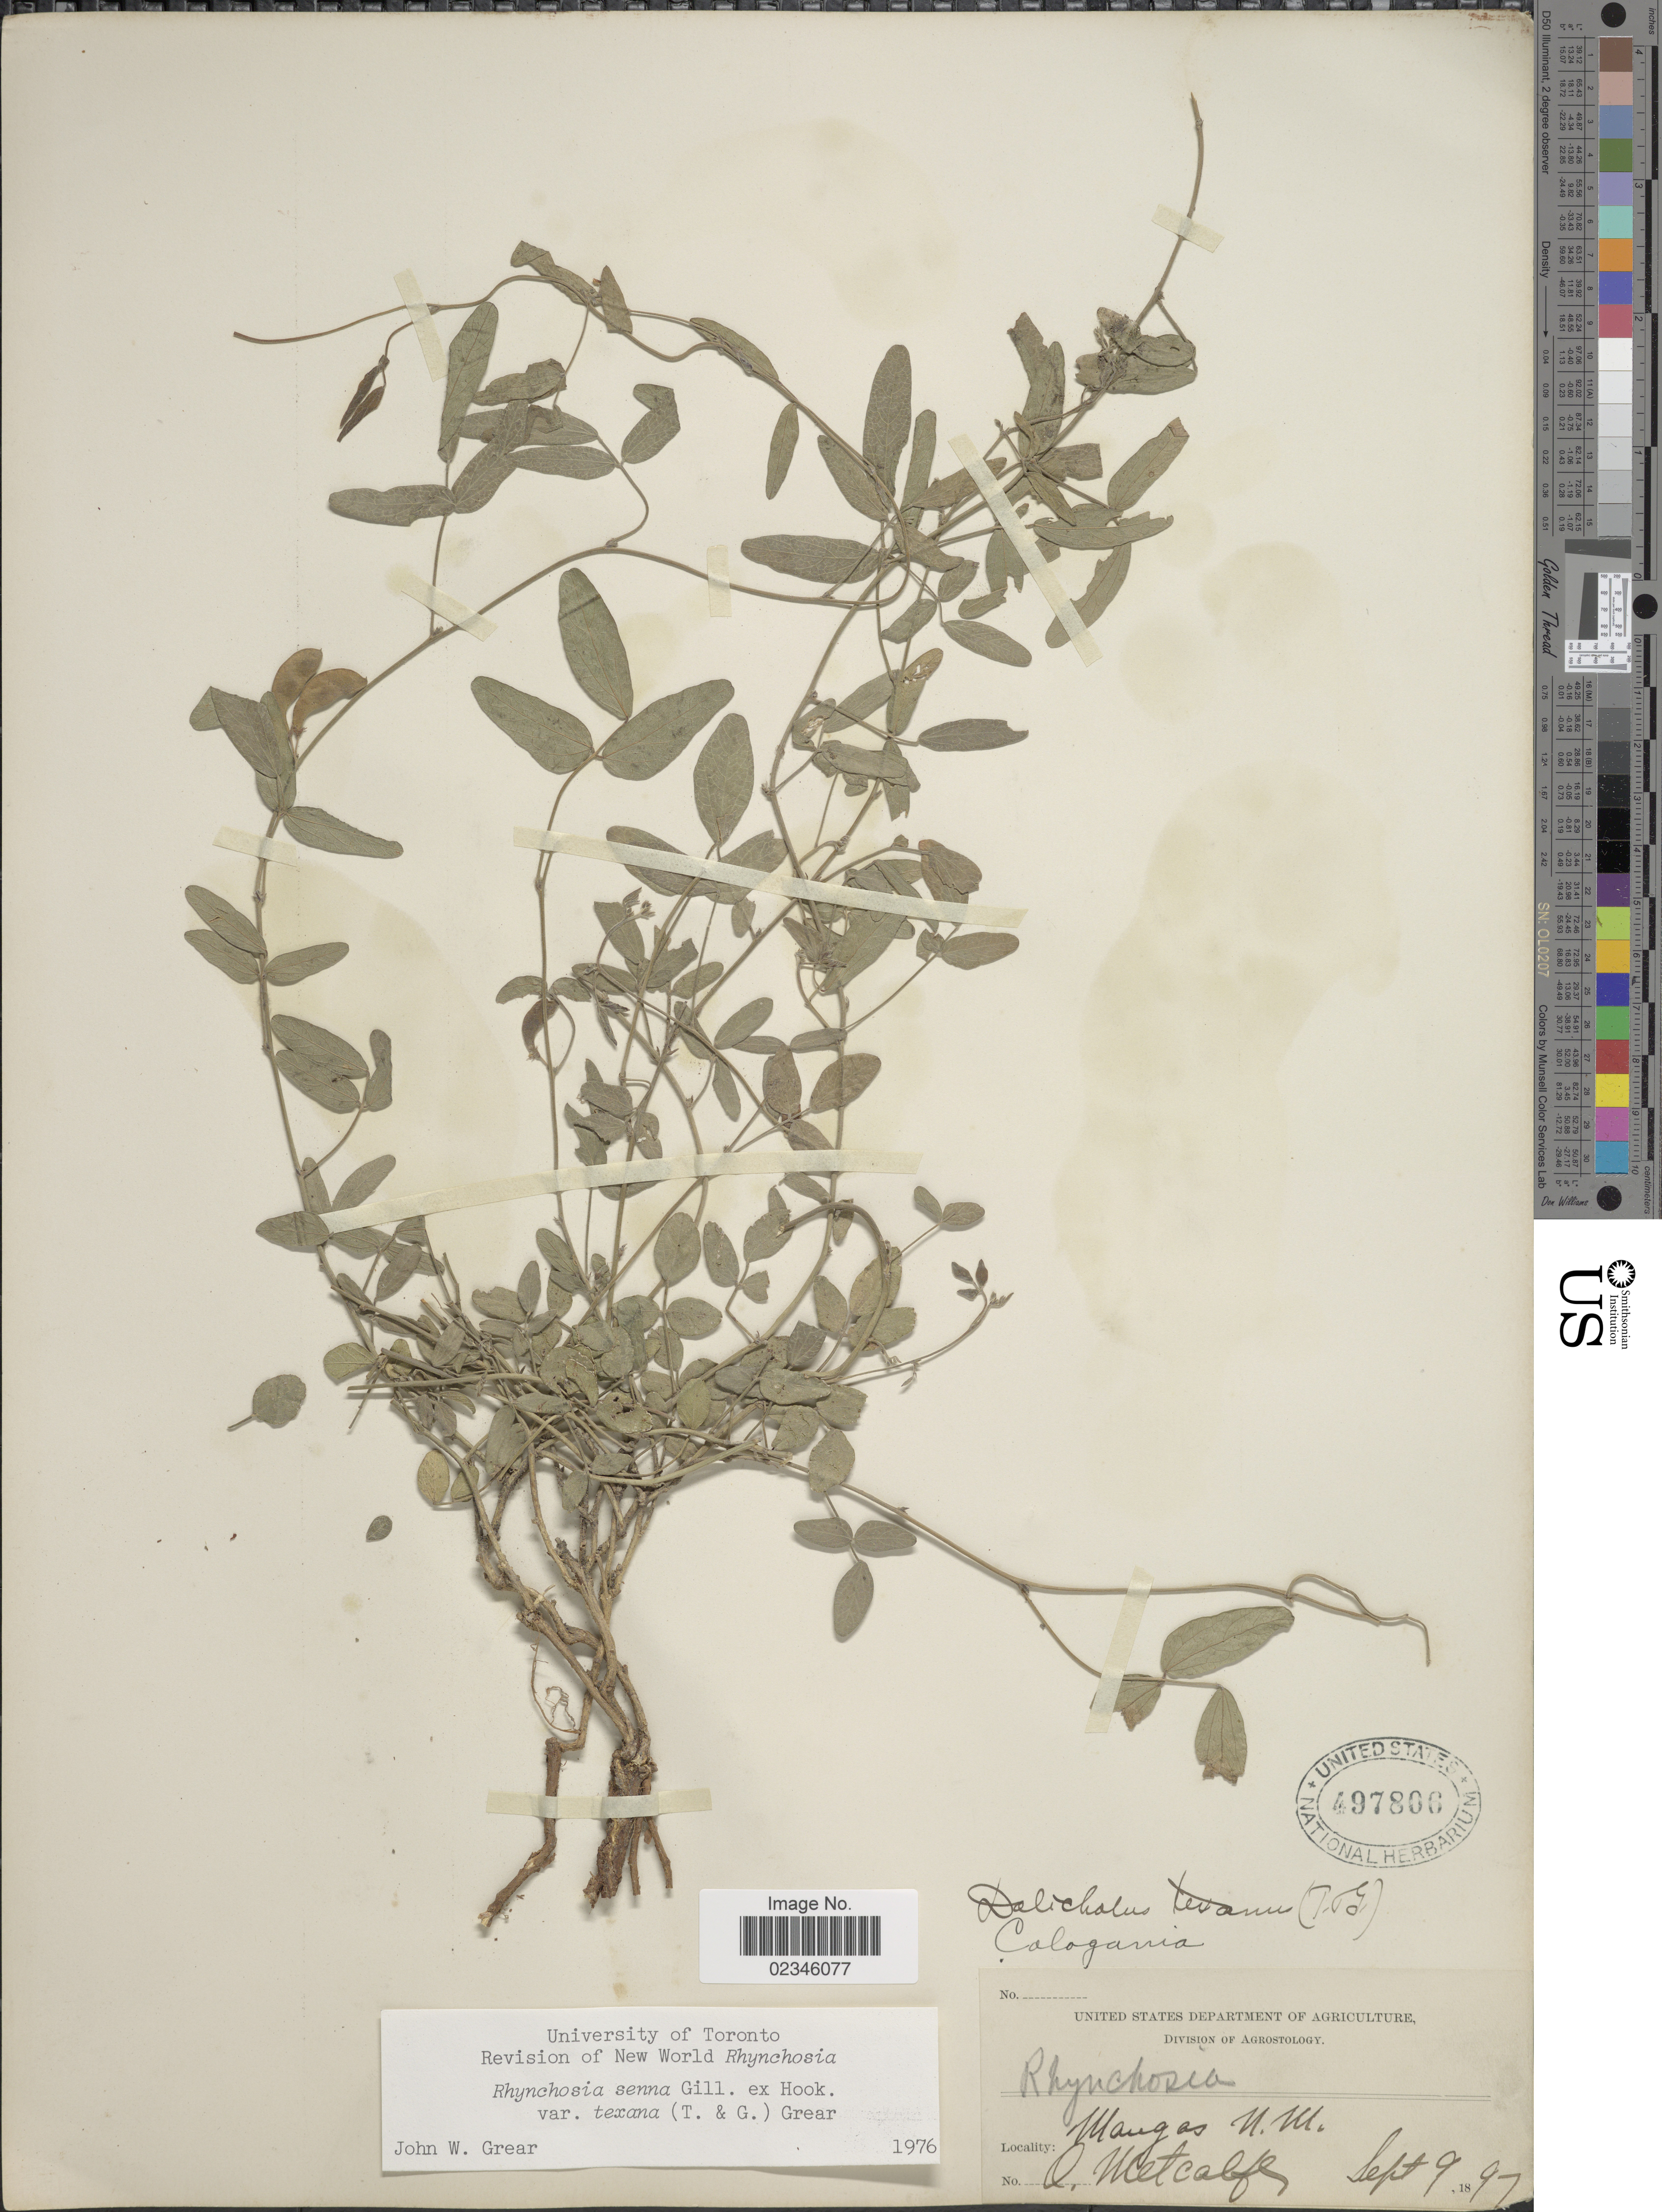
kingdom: Plantae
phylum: Tracheophyta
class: Magnoliopsida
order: Fabales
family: Fabaceae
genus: Rhynchosia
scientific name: Rhynchosia senna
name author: Gillies ex Hook.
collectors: O. B. Metcalfe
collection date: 1897-09-09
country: United States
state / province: New Mexico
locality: Mangas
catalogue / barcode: US 497806